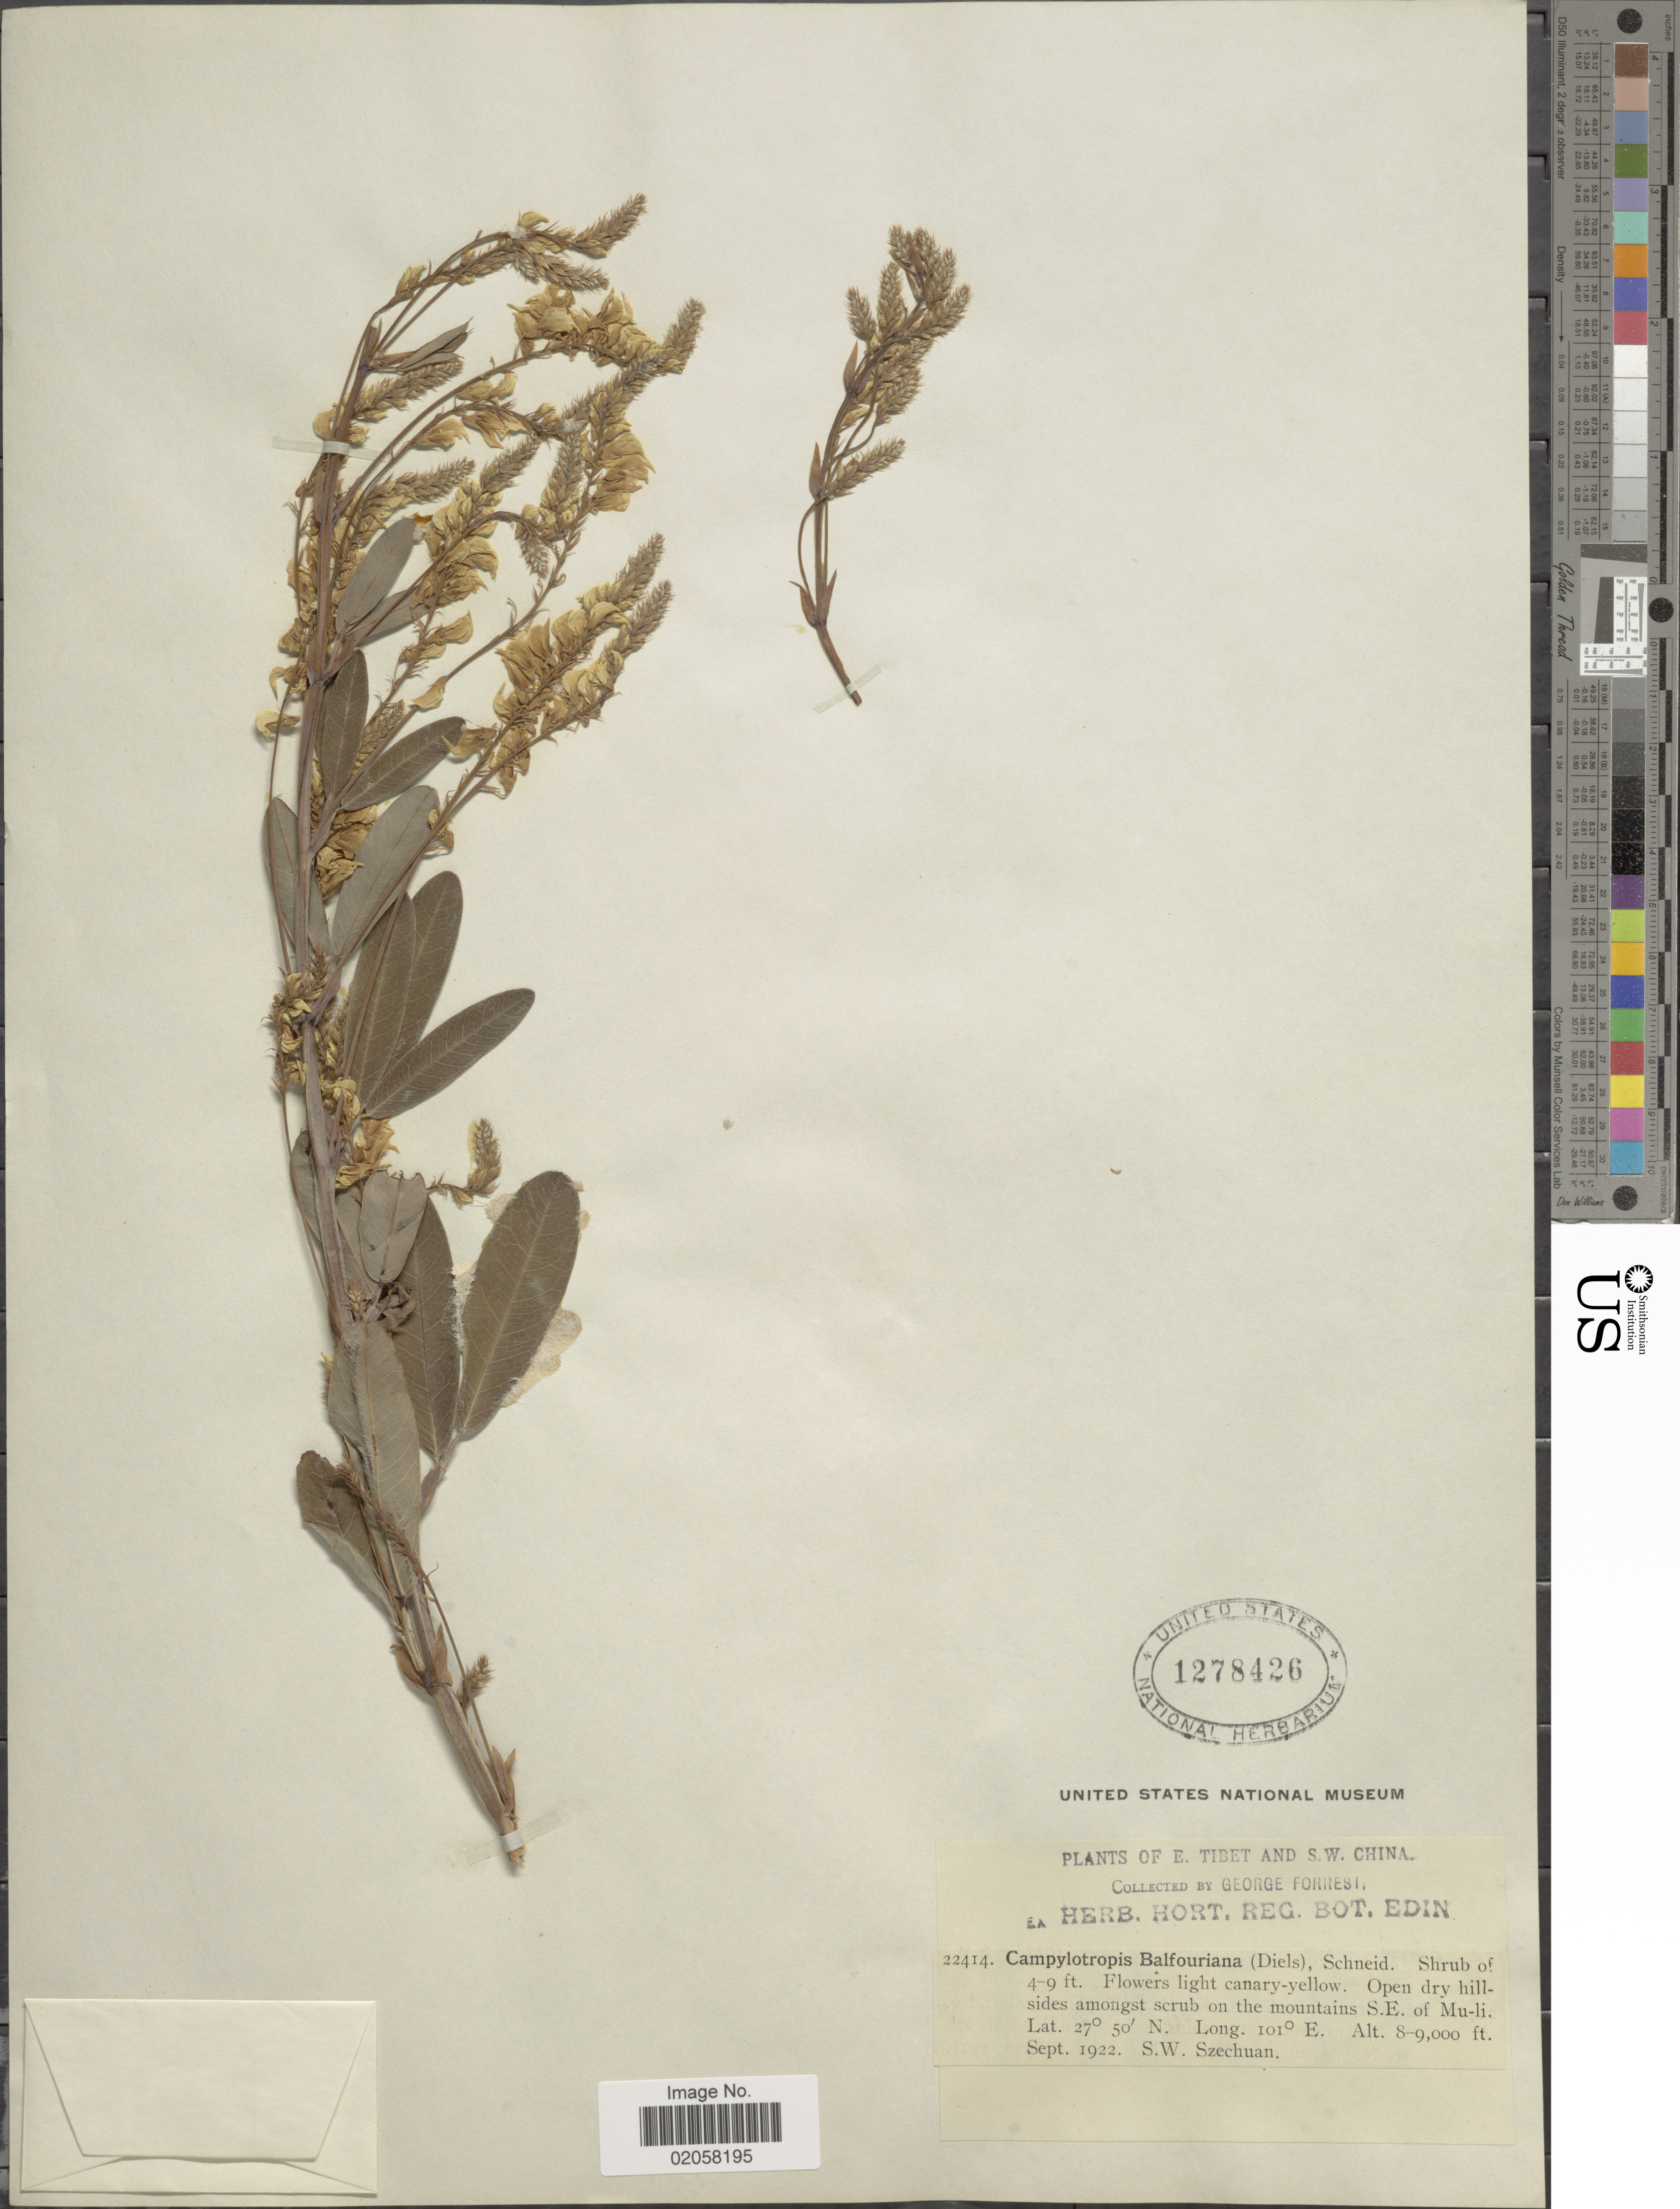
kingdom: Plantae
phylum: Tracheophyta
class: Magnoliopsida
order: Fabales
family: Fabaceae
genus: Campylotropis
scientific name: Campylotropis balfouriana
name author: (Diels ex Schindl.) Schindl.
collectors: G. Forrest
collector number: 22414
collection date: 1922-09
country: China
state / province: Sichuan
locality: E. Tibet and S.W. China, on the mountains S.E. of Mu-li. S.W. Szechuan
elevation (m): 2438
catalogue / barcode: US 1278426